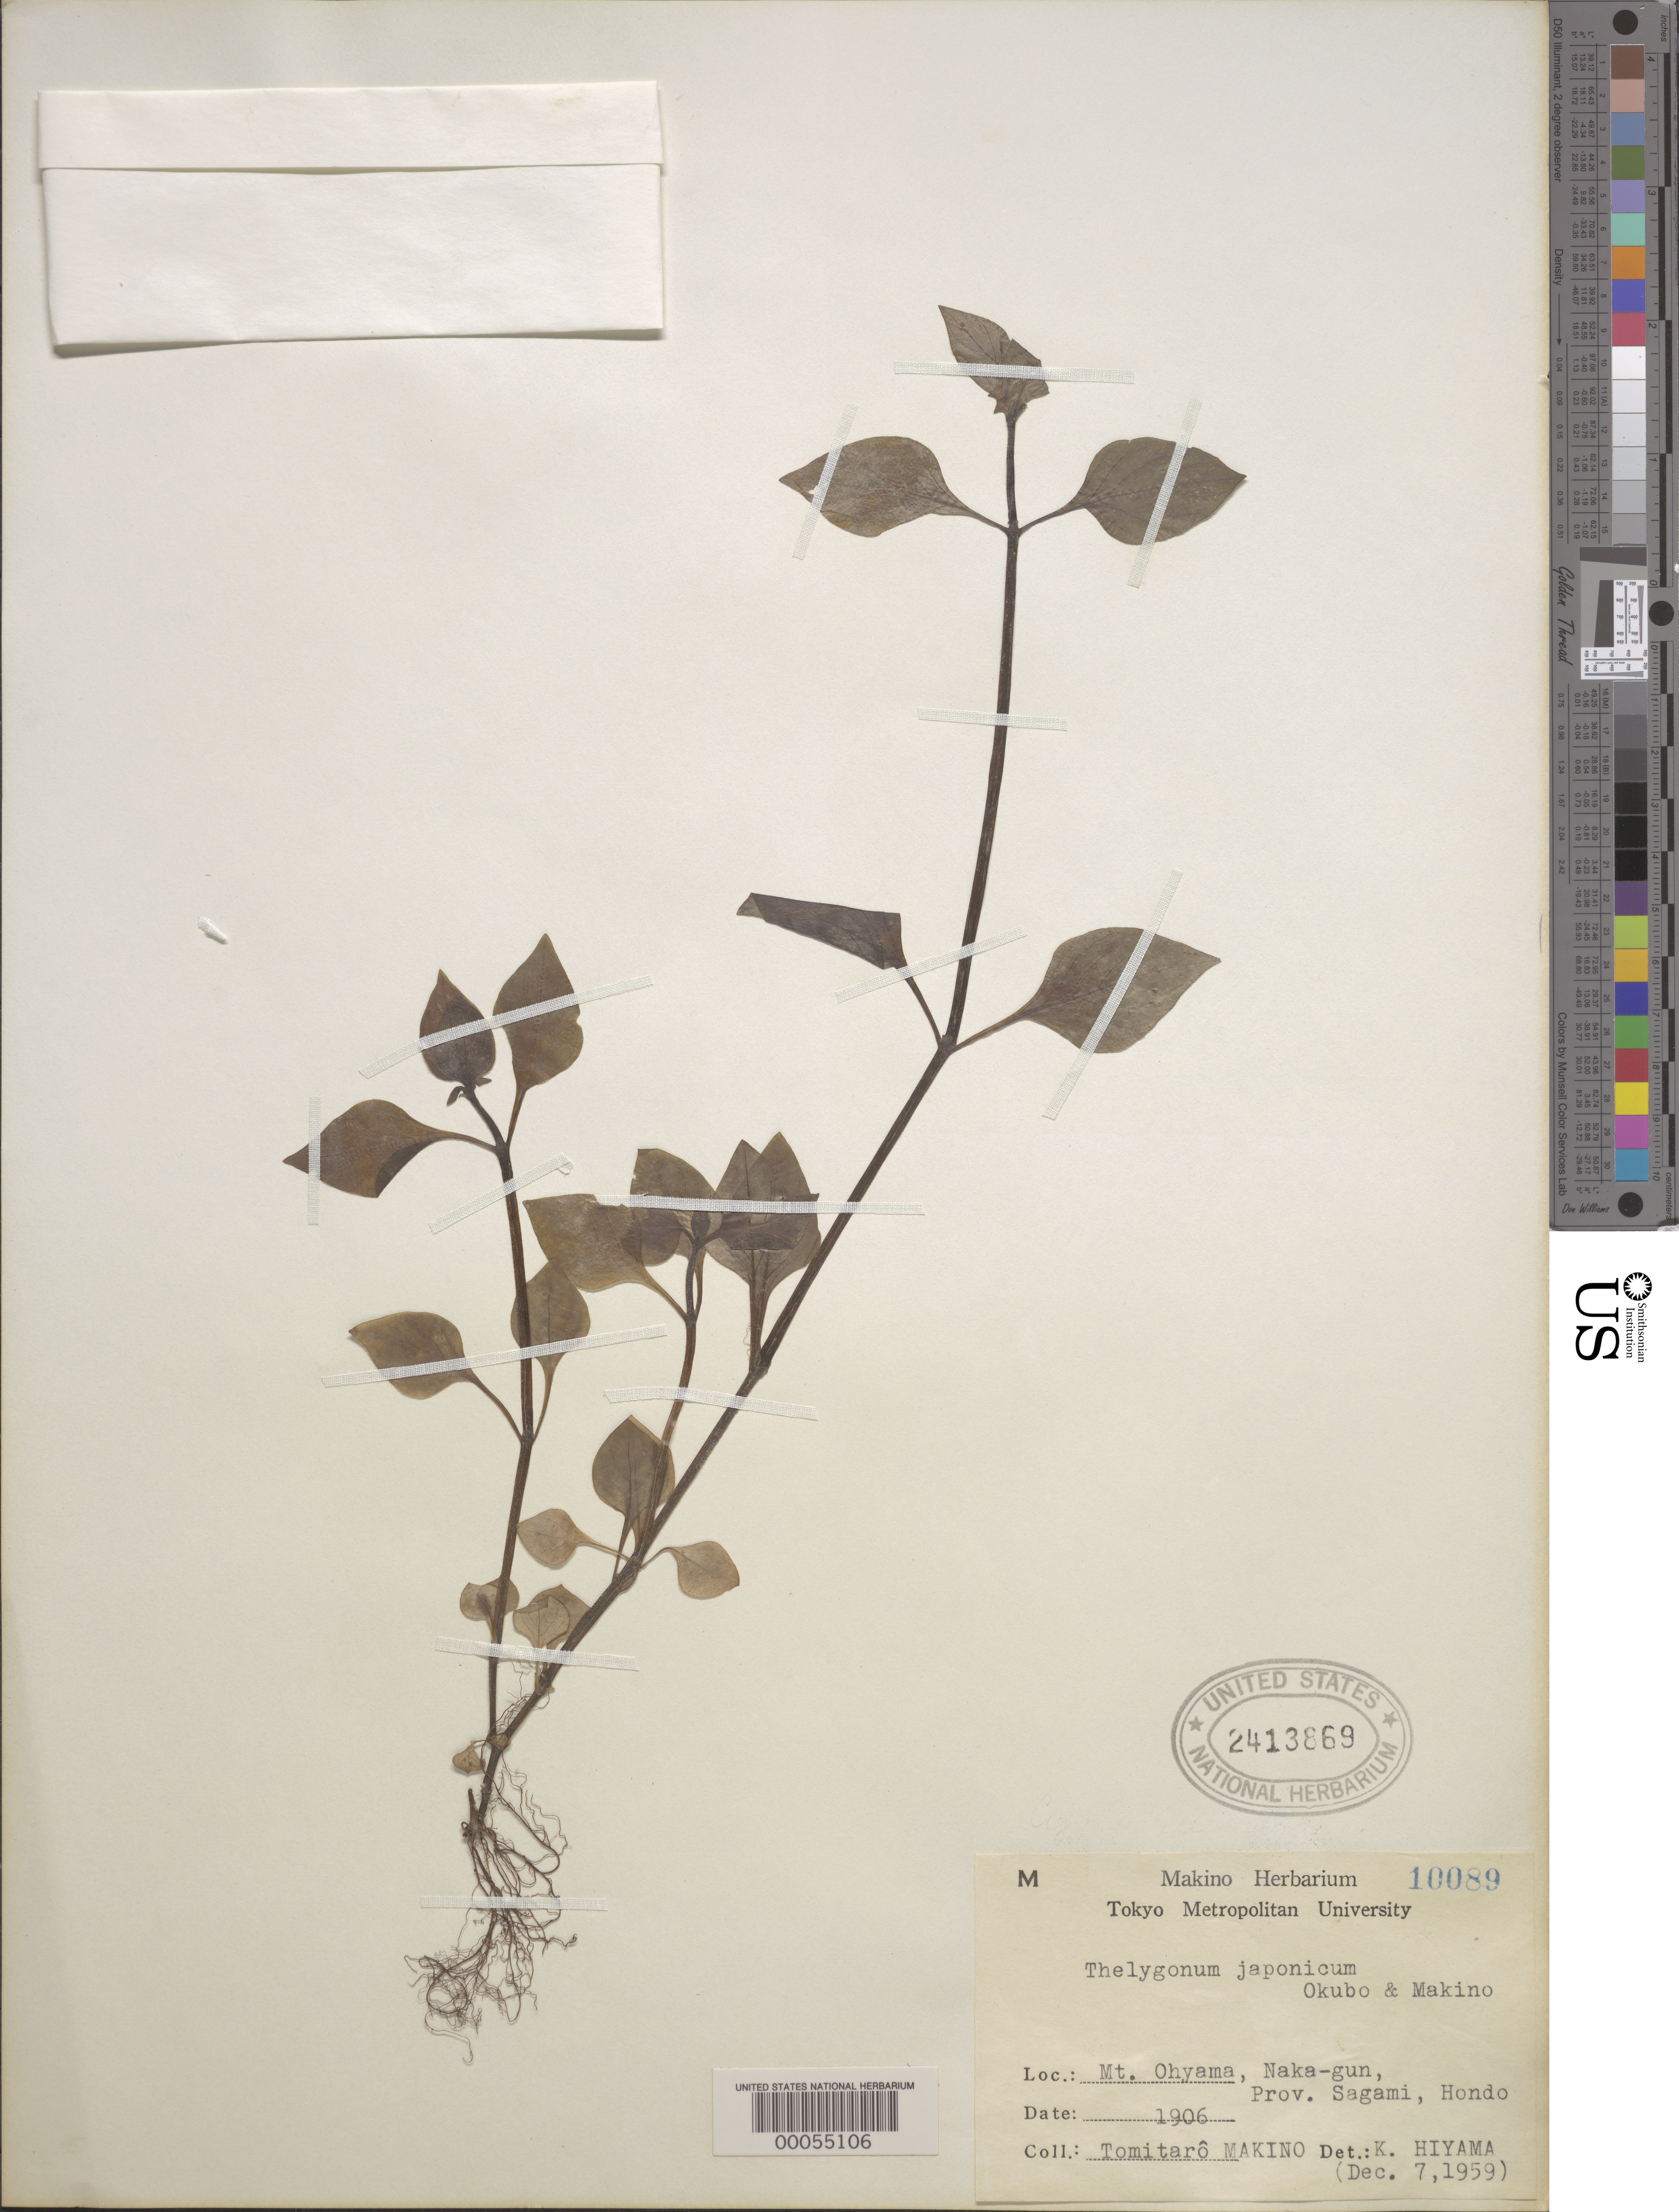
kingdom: Plantae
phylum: Tracheophyta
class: Magnoliopsida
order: Gentianales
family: Rubiaceae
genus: Theligonum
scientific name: Theligonum japonicum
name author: Ôkubo & Makino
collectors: T. Makino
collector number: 10089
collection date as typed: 1906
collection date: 1906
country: Japan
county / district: Naka-gun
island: Honshu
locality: Sagami, mt. ohyama, naka-gun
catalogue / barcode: US 2413869